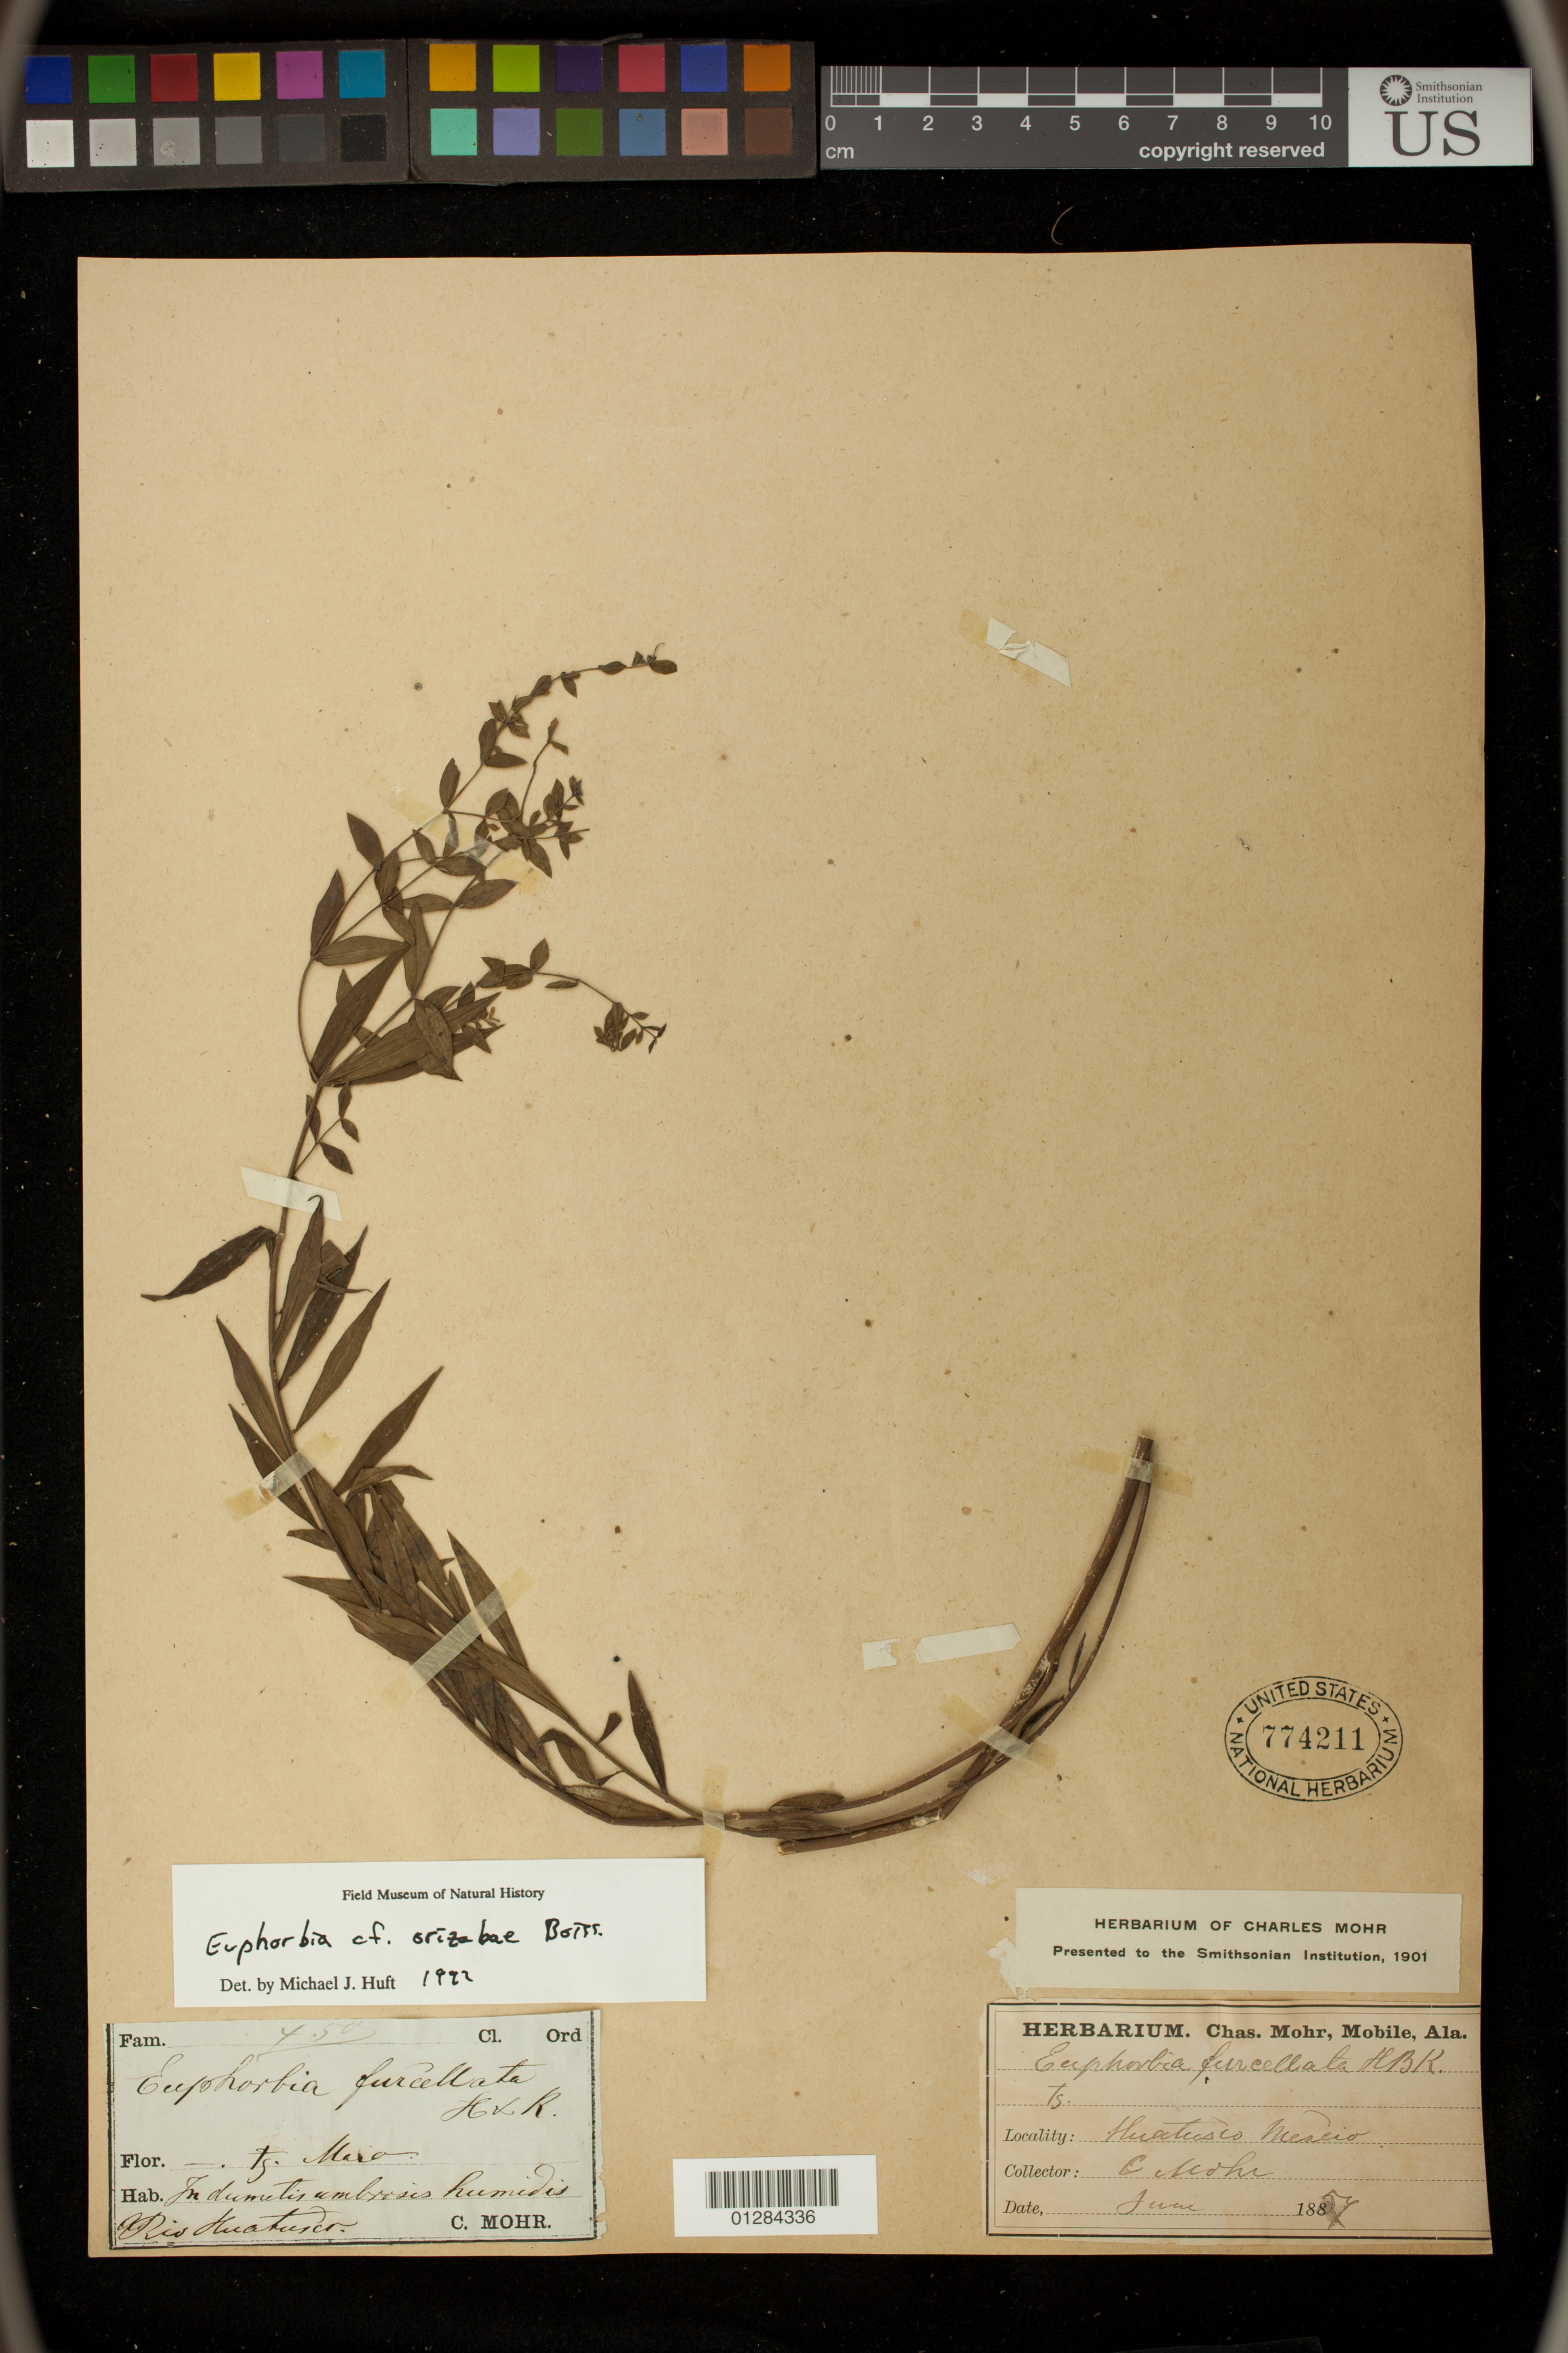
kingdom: Plantae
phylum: Tracheophyta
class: Magnoliopsida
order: Malpighiales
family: Euphorbiaceae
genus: Euphorbia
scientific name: Euphorbia orizabae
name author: Boiss.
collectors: C. T. Mohr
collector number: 450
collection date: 1887-06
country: Mexico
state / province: Veracruz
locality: Huatusco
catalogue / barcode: US 774211